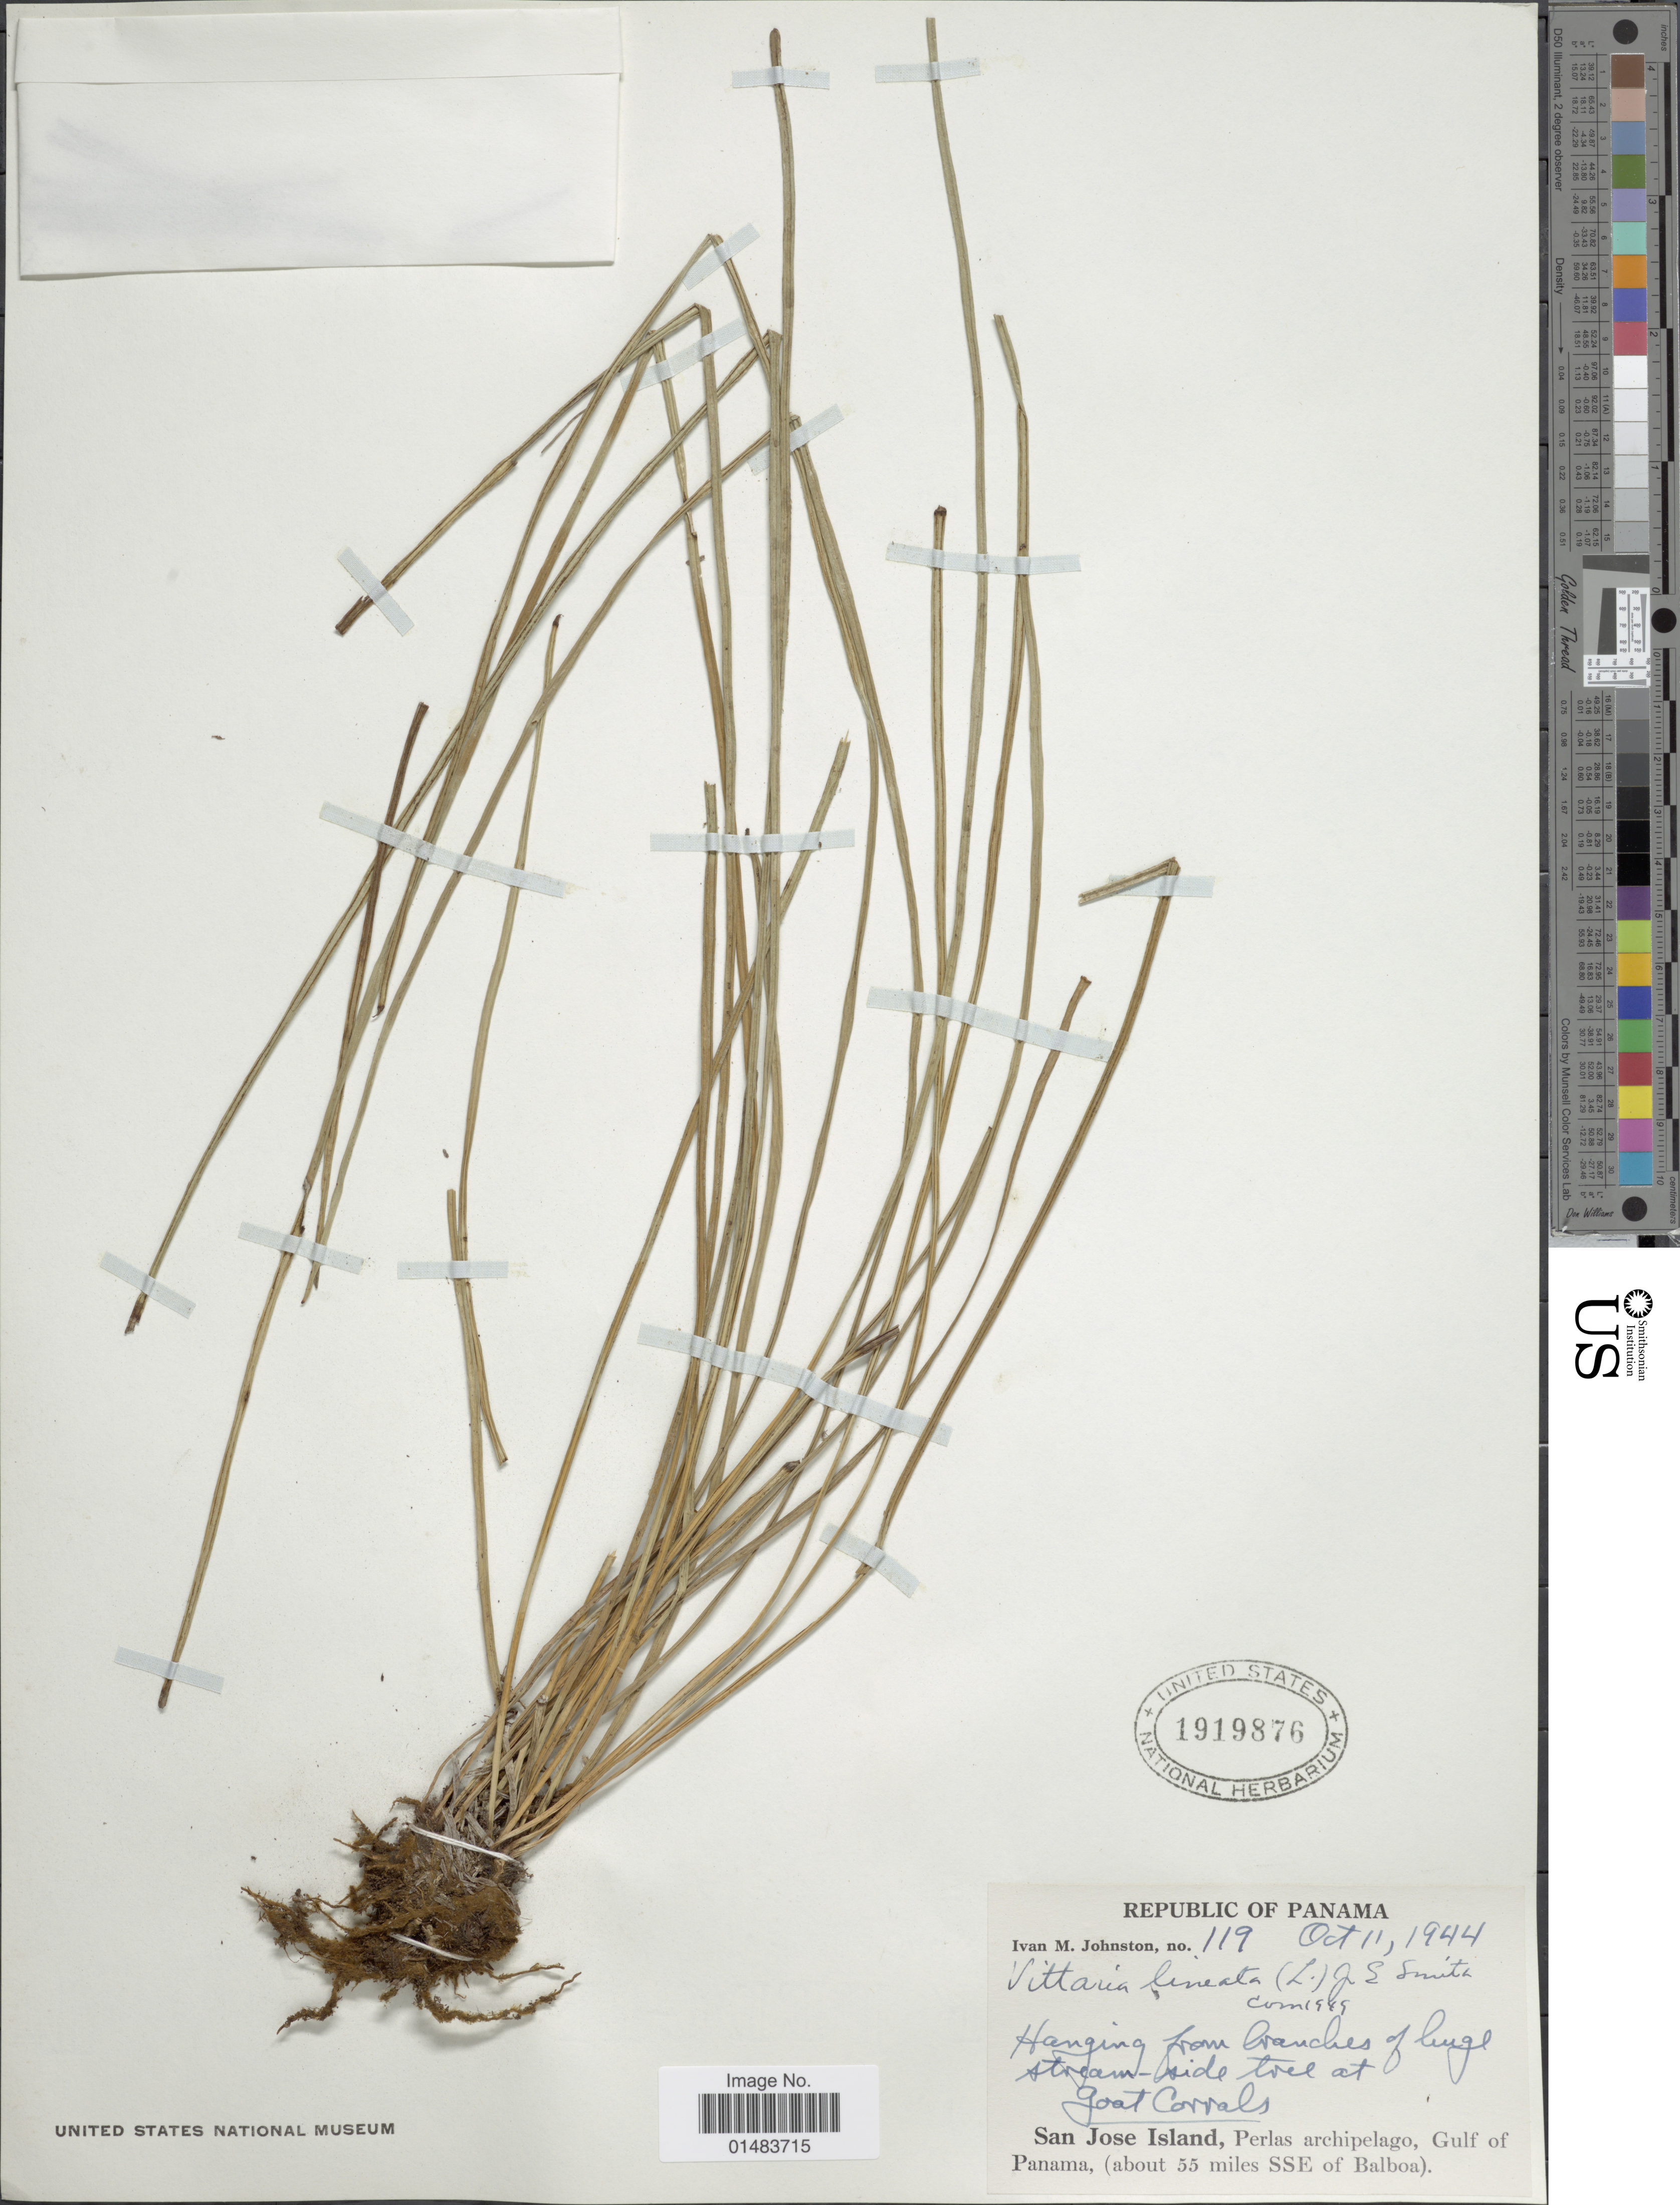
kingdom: Plantae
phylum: Tracheophyta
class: Polypodiopsida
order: Polypodiales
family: Pteridaceae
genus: Vittaria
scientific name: Vittaria lineata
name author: (L.) Sm.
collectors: I.M. Johnston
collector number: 119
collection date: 1944-10-11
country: Panama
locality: San Jose Island, Perlas archipelago, Gulf Panama, (about 55 miles SSE of Balboa)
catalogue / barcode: US 1919876